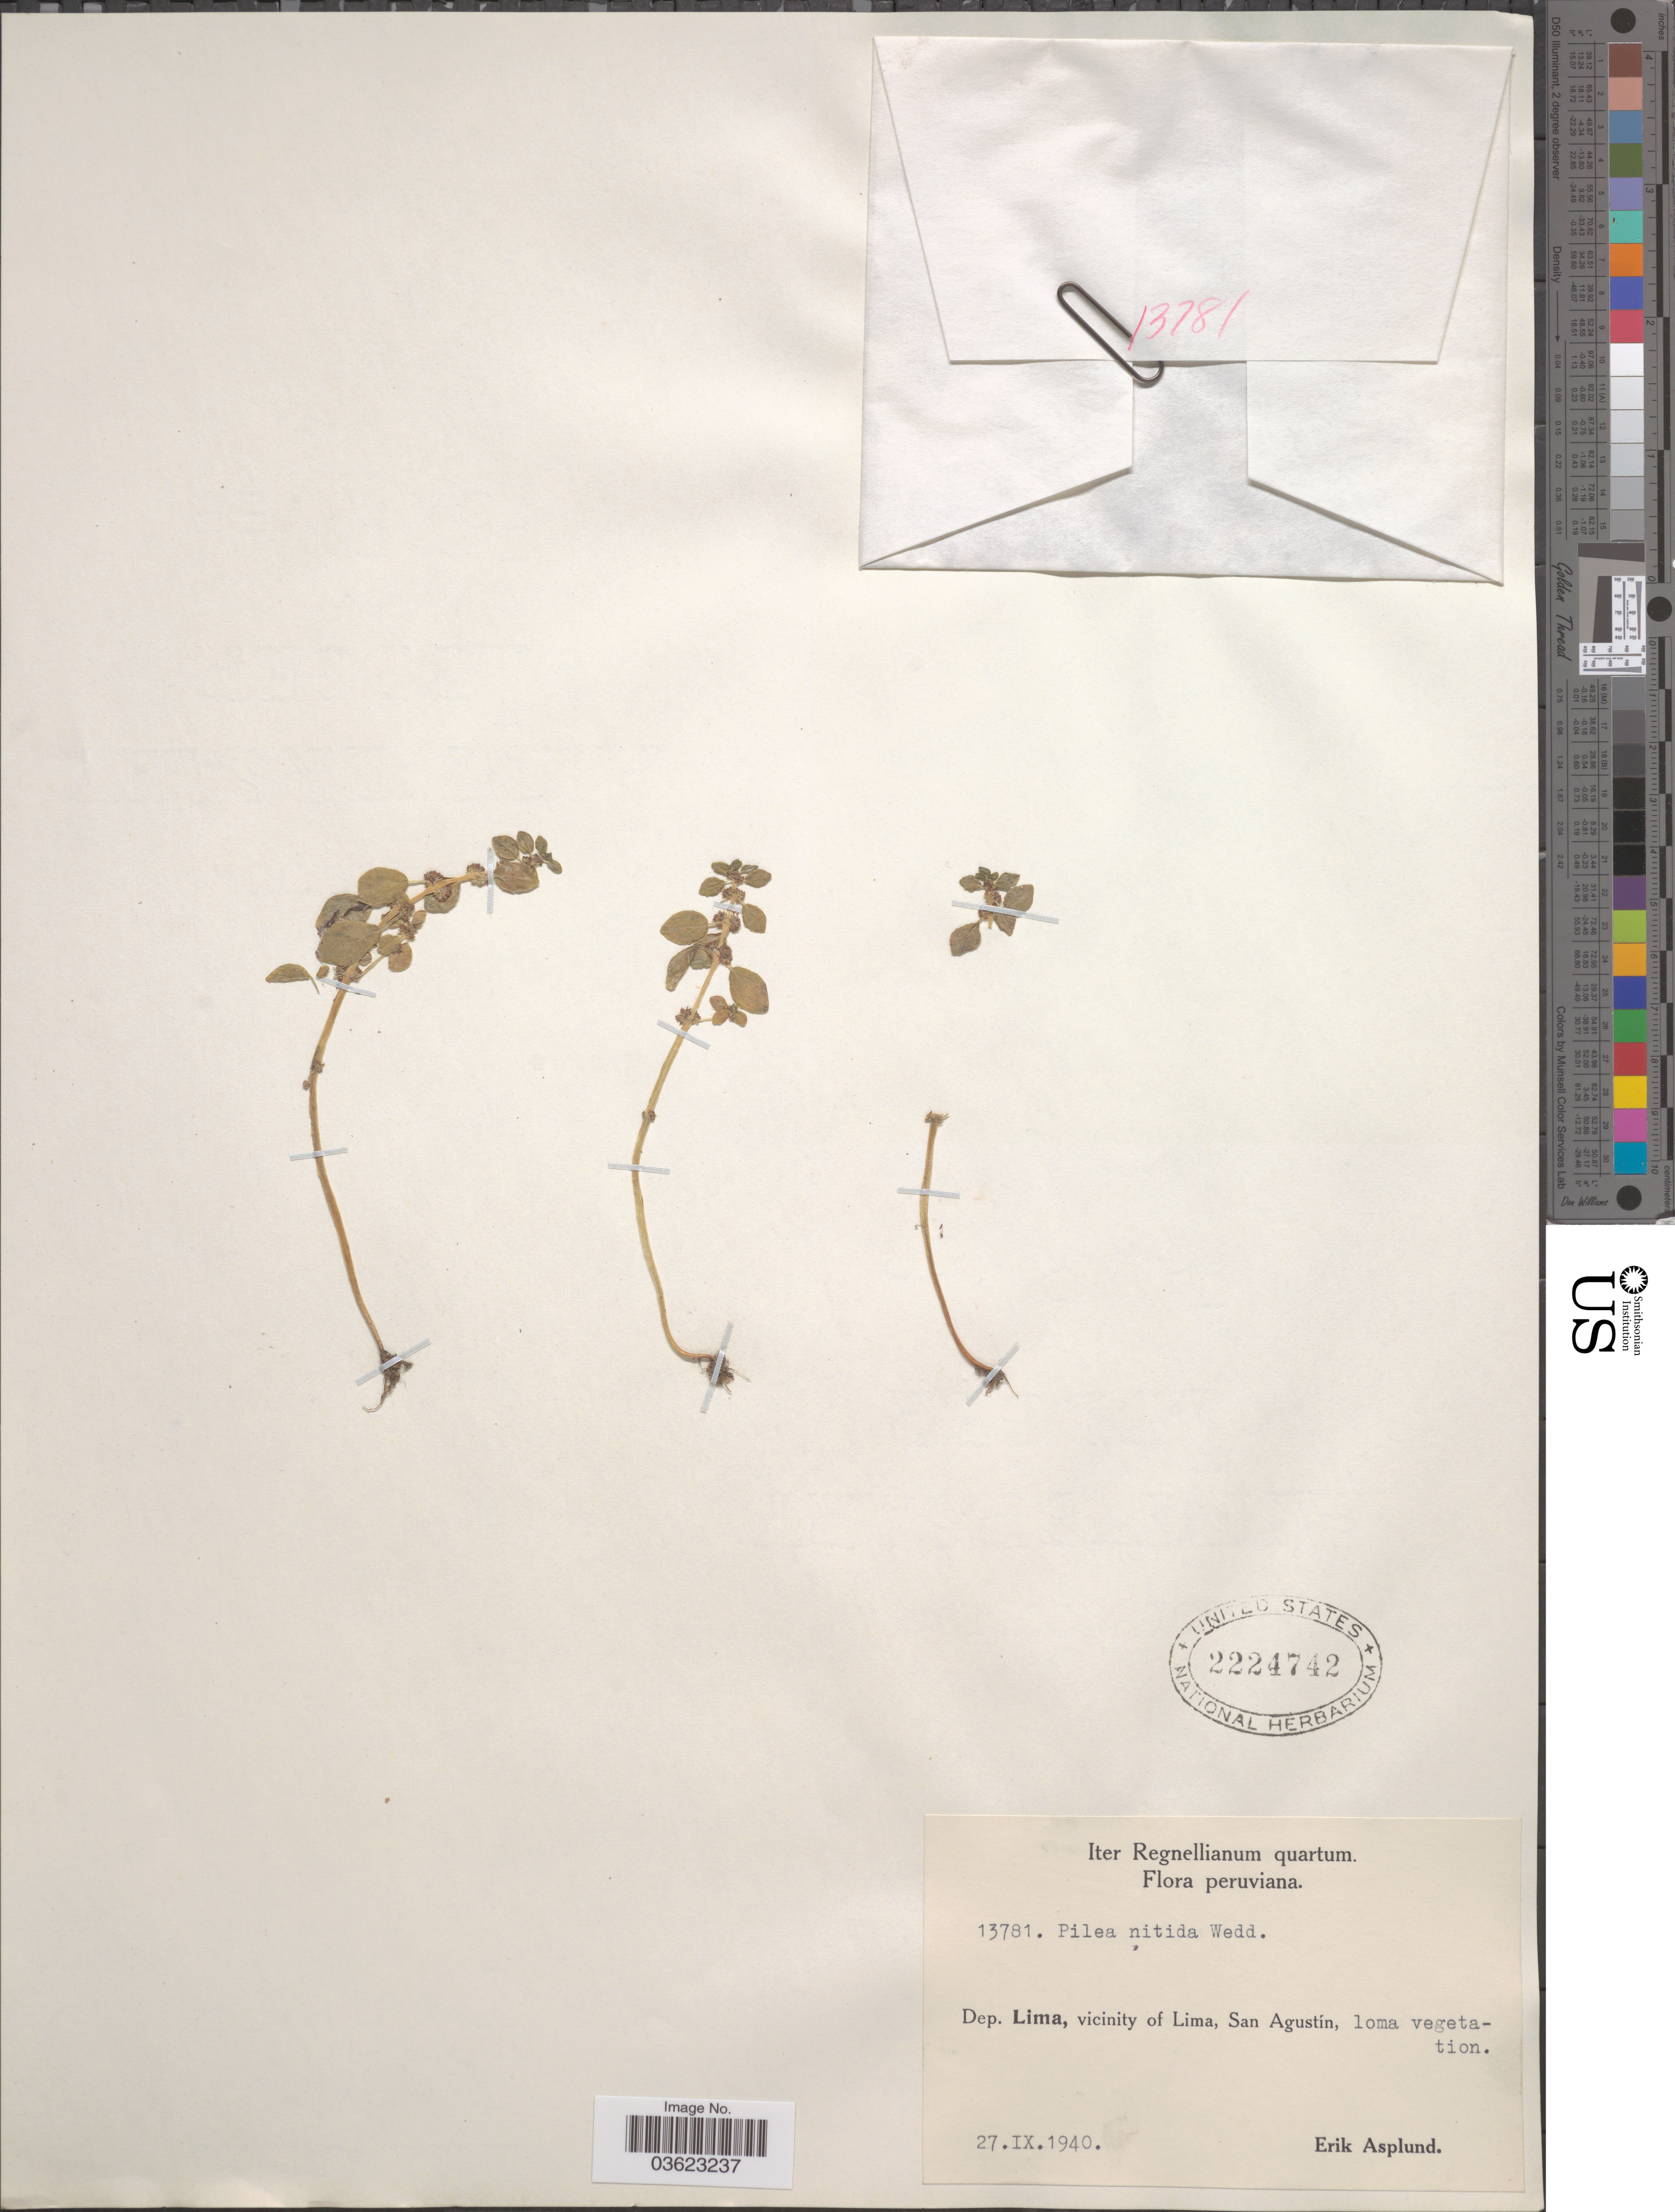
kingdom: Plantae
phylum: Tracheophyta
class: Magnoliopsida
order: Rosales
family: Urticaceae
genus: Pilea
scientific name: Pilea nitida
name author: Wedd.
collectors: E. Asplund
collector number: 13781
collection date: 1940-09-27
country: Peru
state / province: Lima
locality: Dep. Lima, vicinity of Lima, San Agustin.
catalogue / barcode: US 2224742